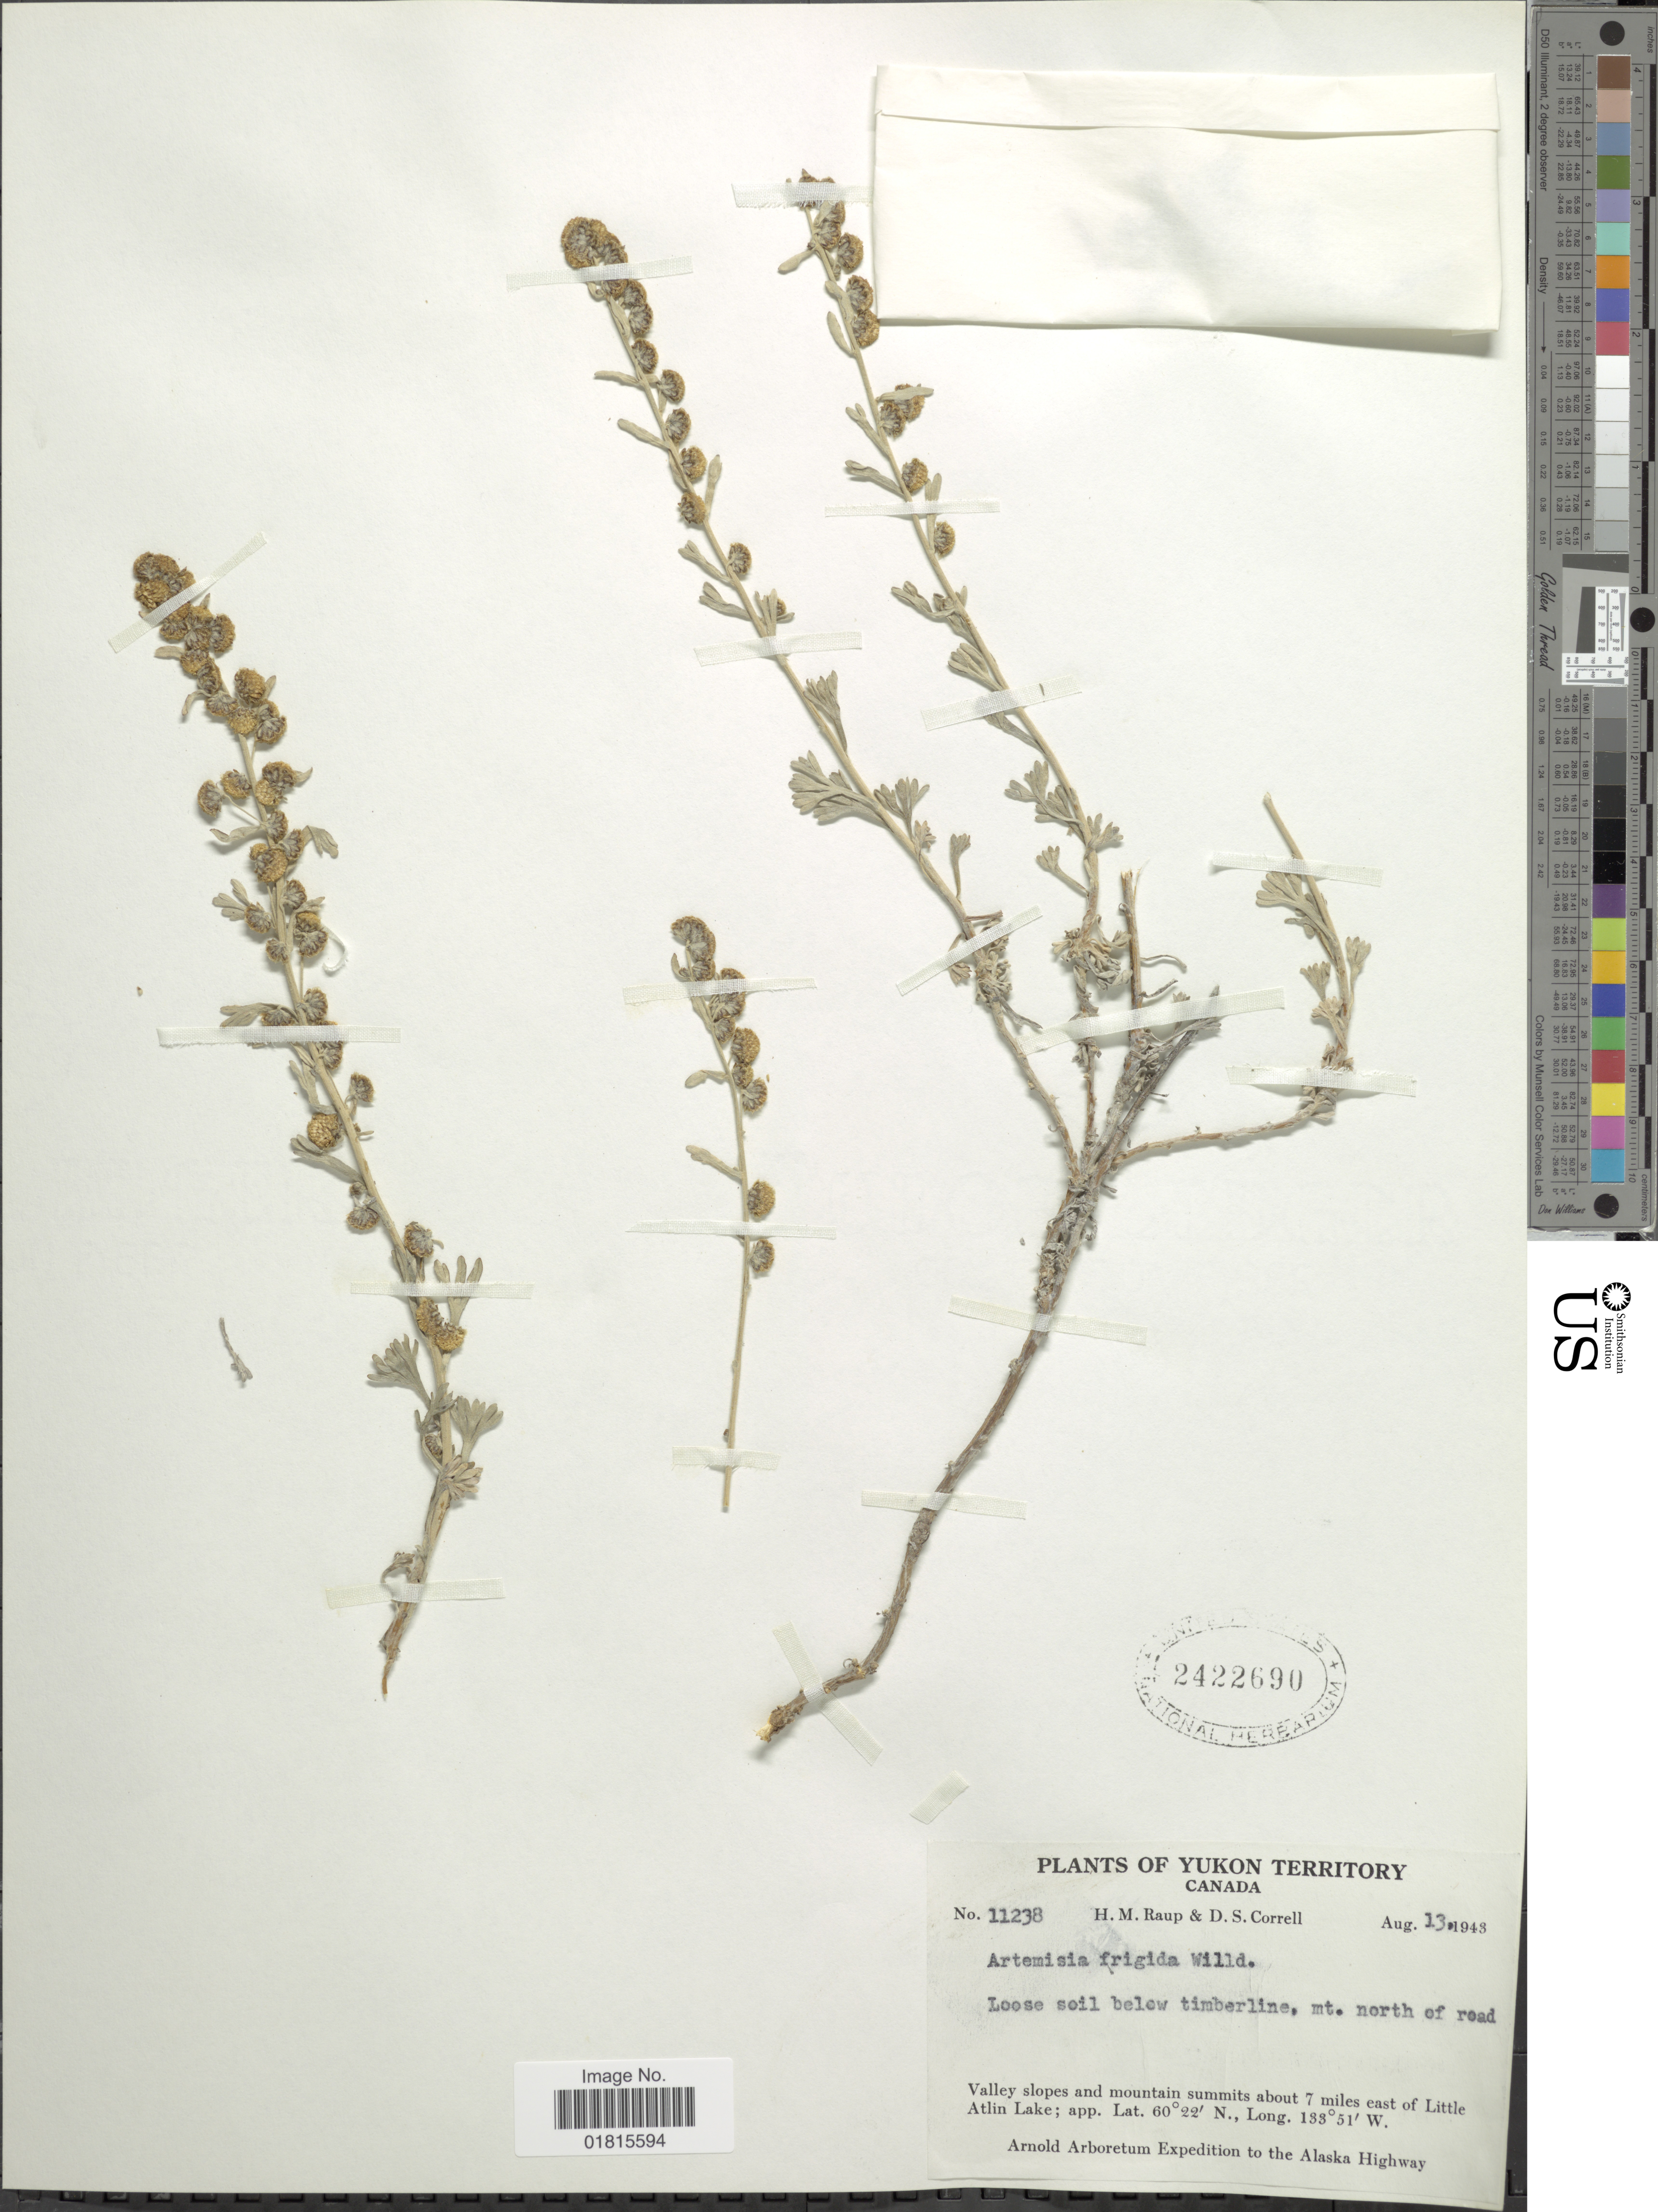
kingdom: Plantae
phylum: Tracheophyta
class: Magnoliopsida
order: Asterales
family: Asteraceae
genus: Artemisia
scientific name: Artemisia frigida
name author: Willd.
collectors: H. Raup & D. S. Correll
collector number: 11238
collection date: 1943-08-13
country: Canada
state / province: Yukon Territory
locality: Loose soil below timberline, mt. north of road, Valley slopes and mountain summits about 7 miles east of Little Atlin Lake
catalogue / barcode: US 2422690